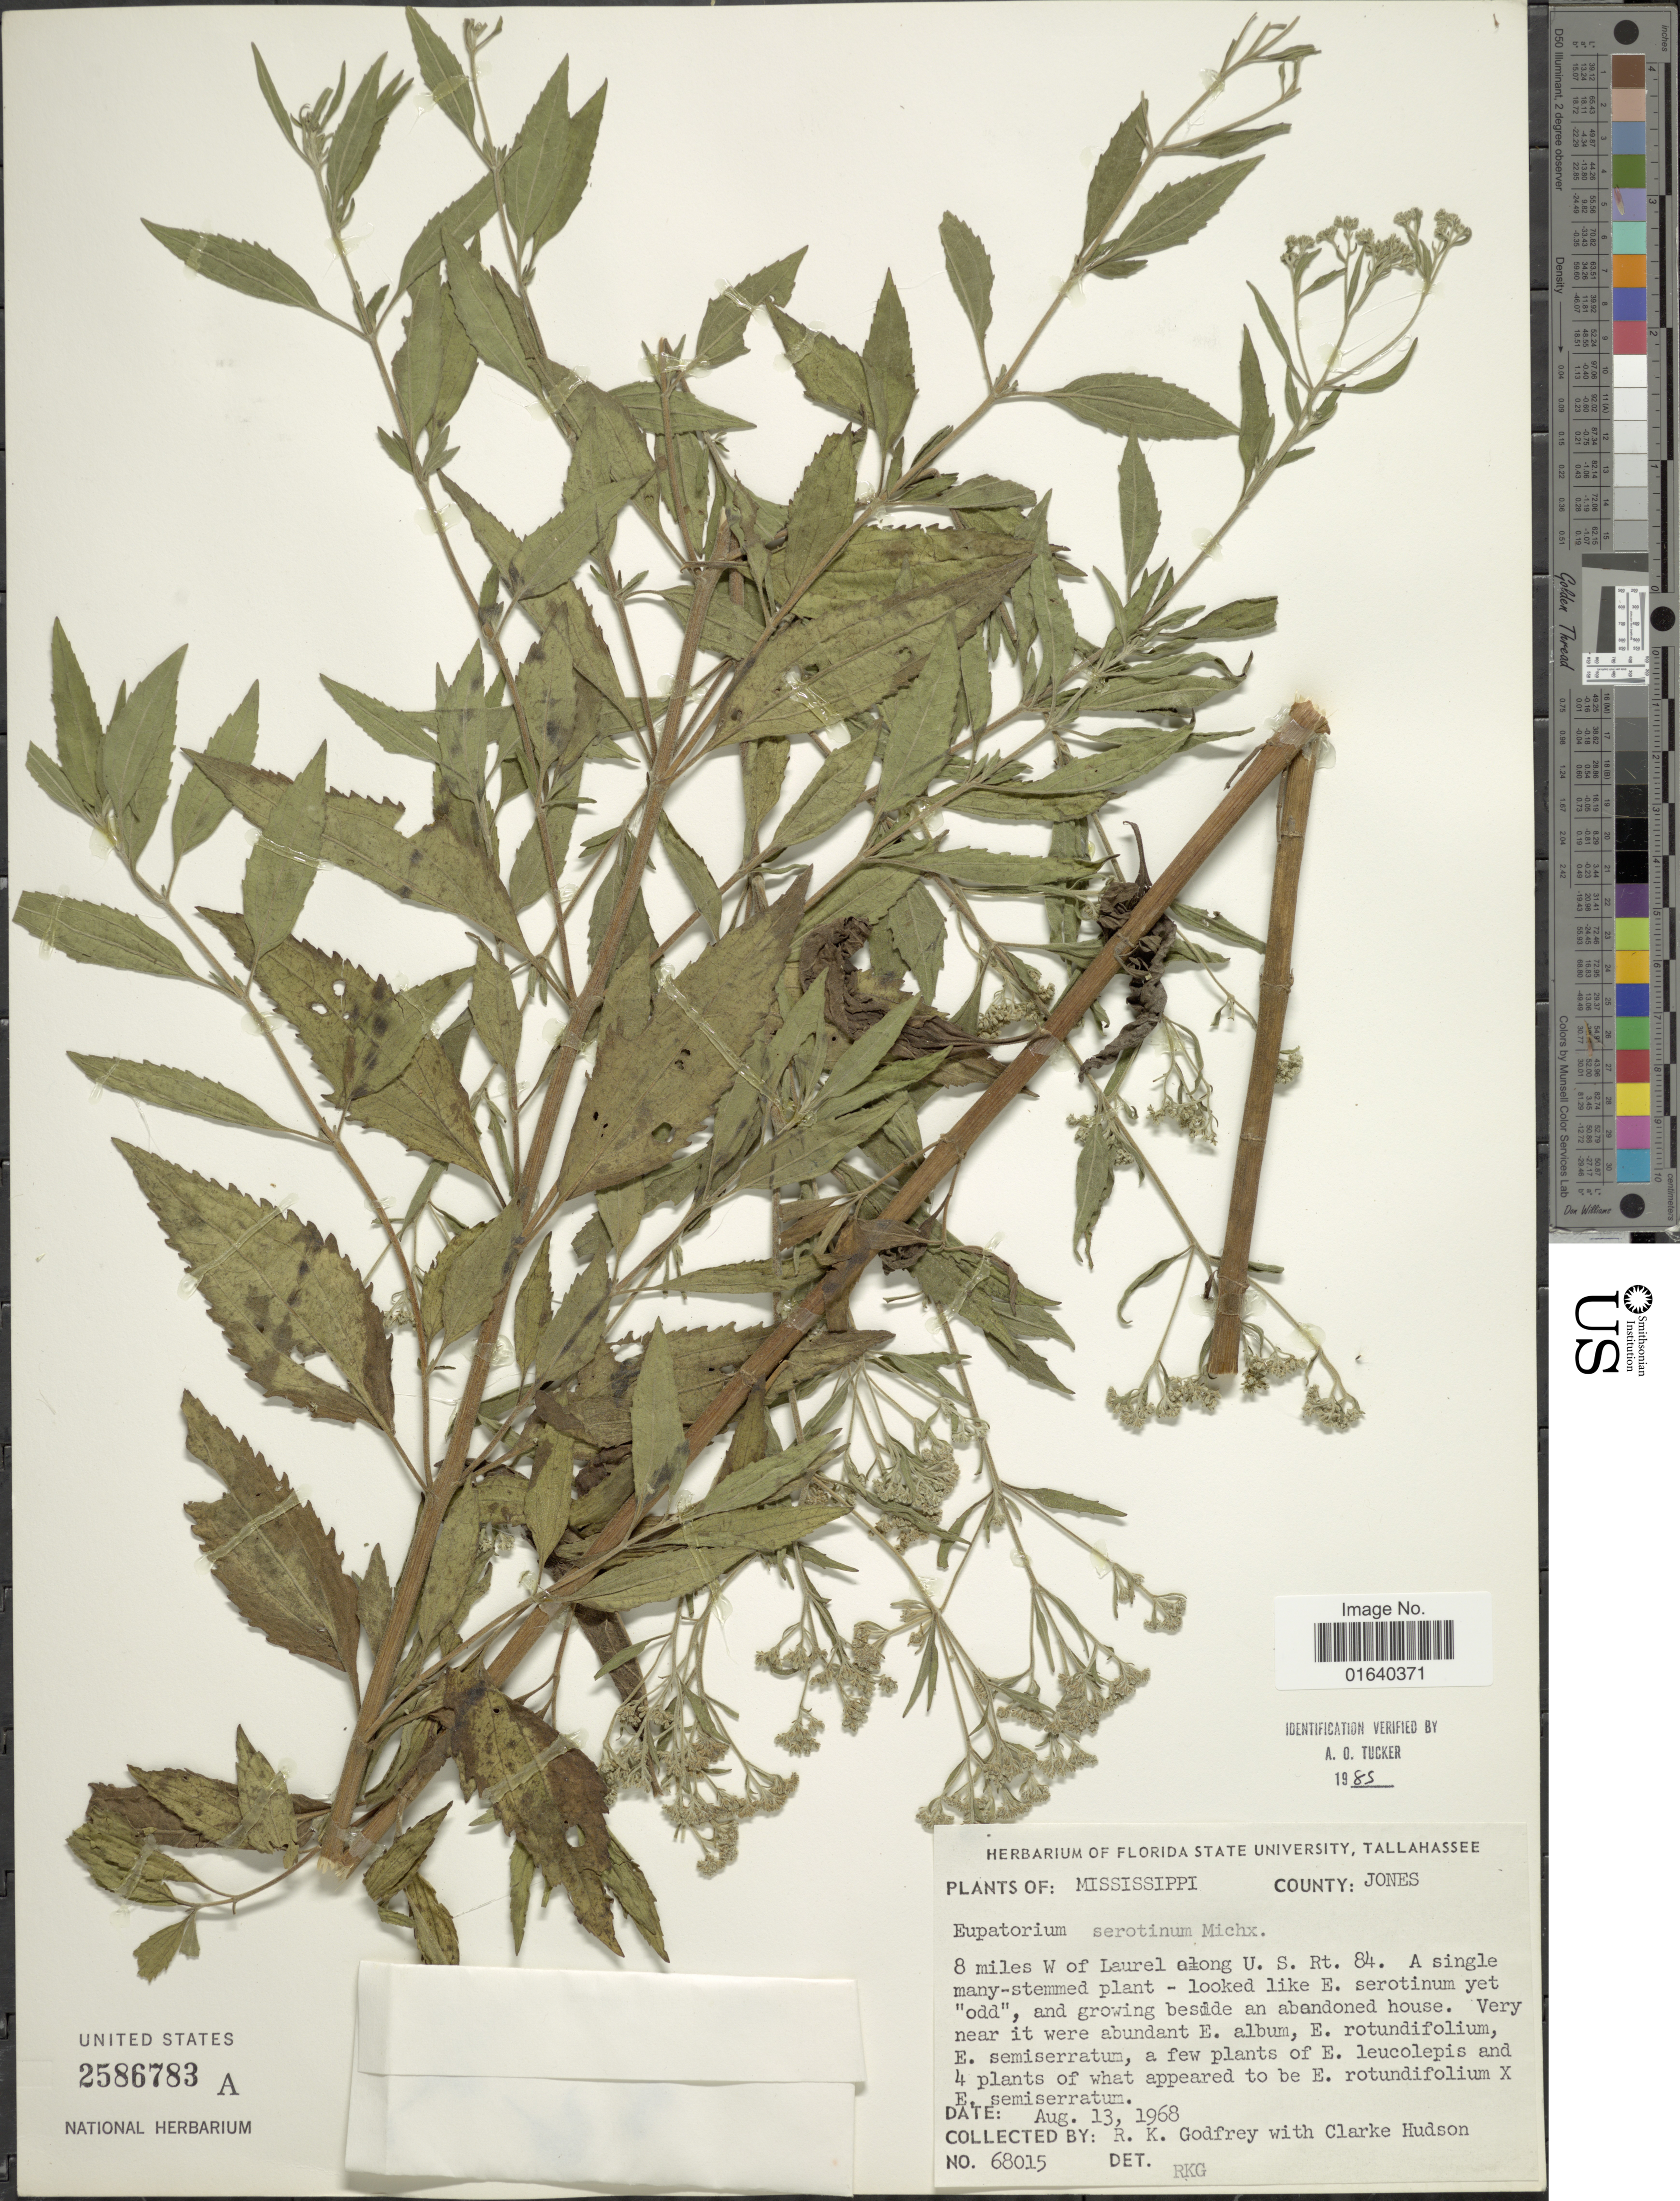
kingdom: Plantae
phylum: Tracheophyta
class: Magnoliopsida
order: Asterales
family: Asteraceae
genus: Eupatorium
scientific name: Eupatorium serotinum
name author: Michx.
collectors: R. K. Godfrey & C. F. Hudson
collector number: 68015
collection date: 1968-08-13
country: United States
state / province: Mississippi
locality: County: Jones, 8 miles W of Laurel U.S. Rt. 84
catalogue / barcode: US 2586783A